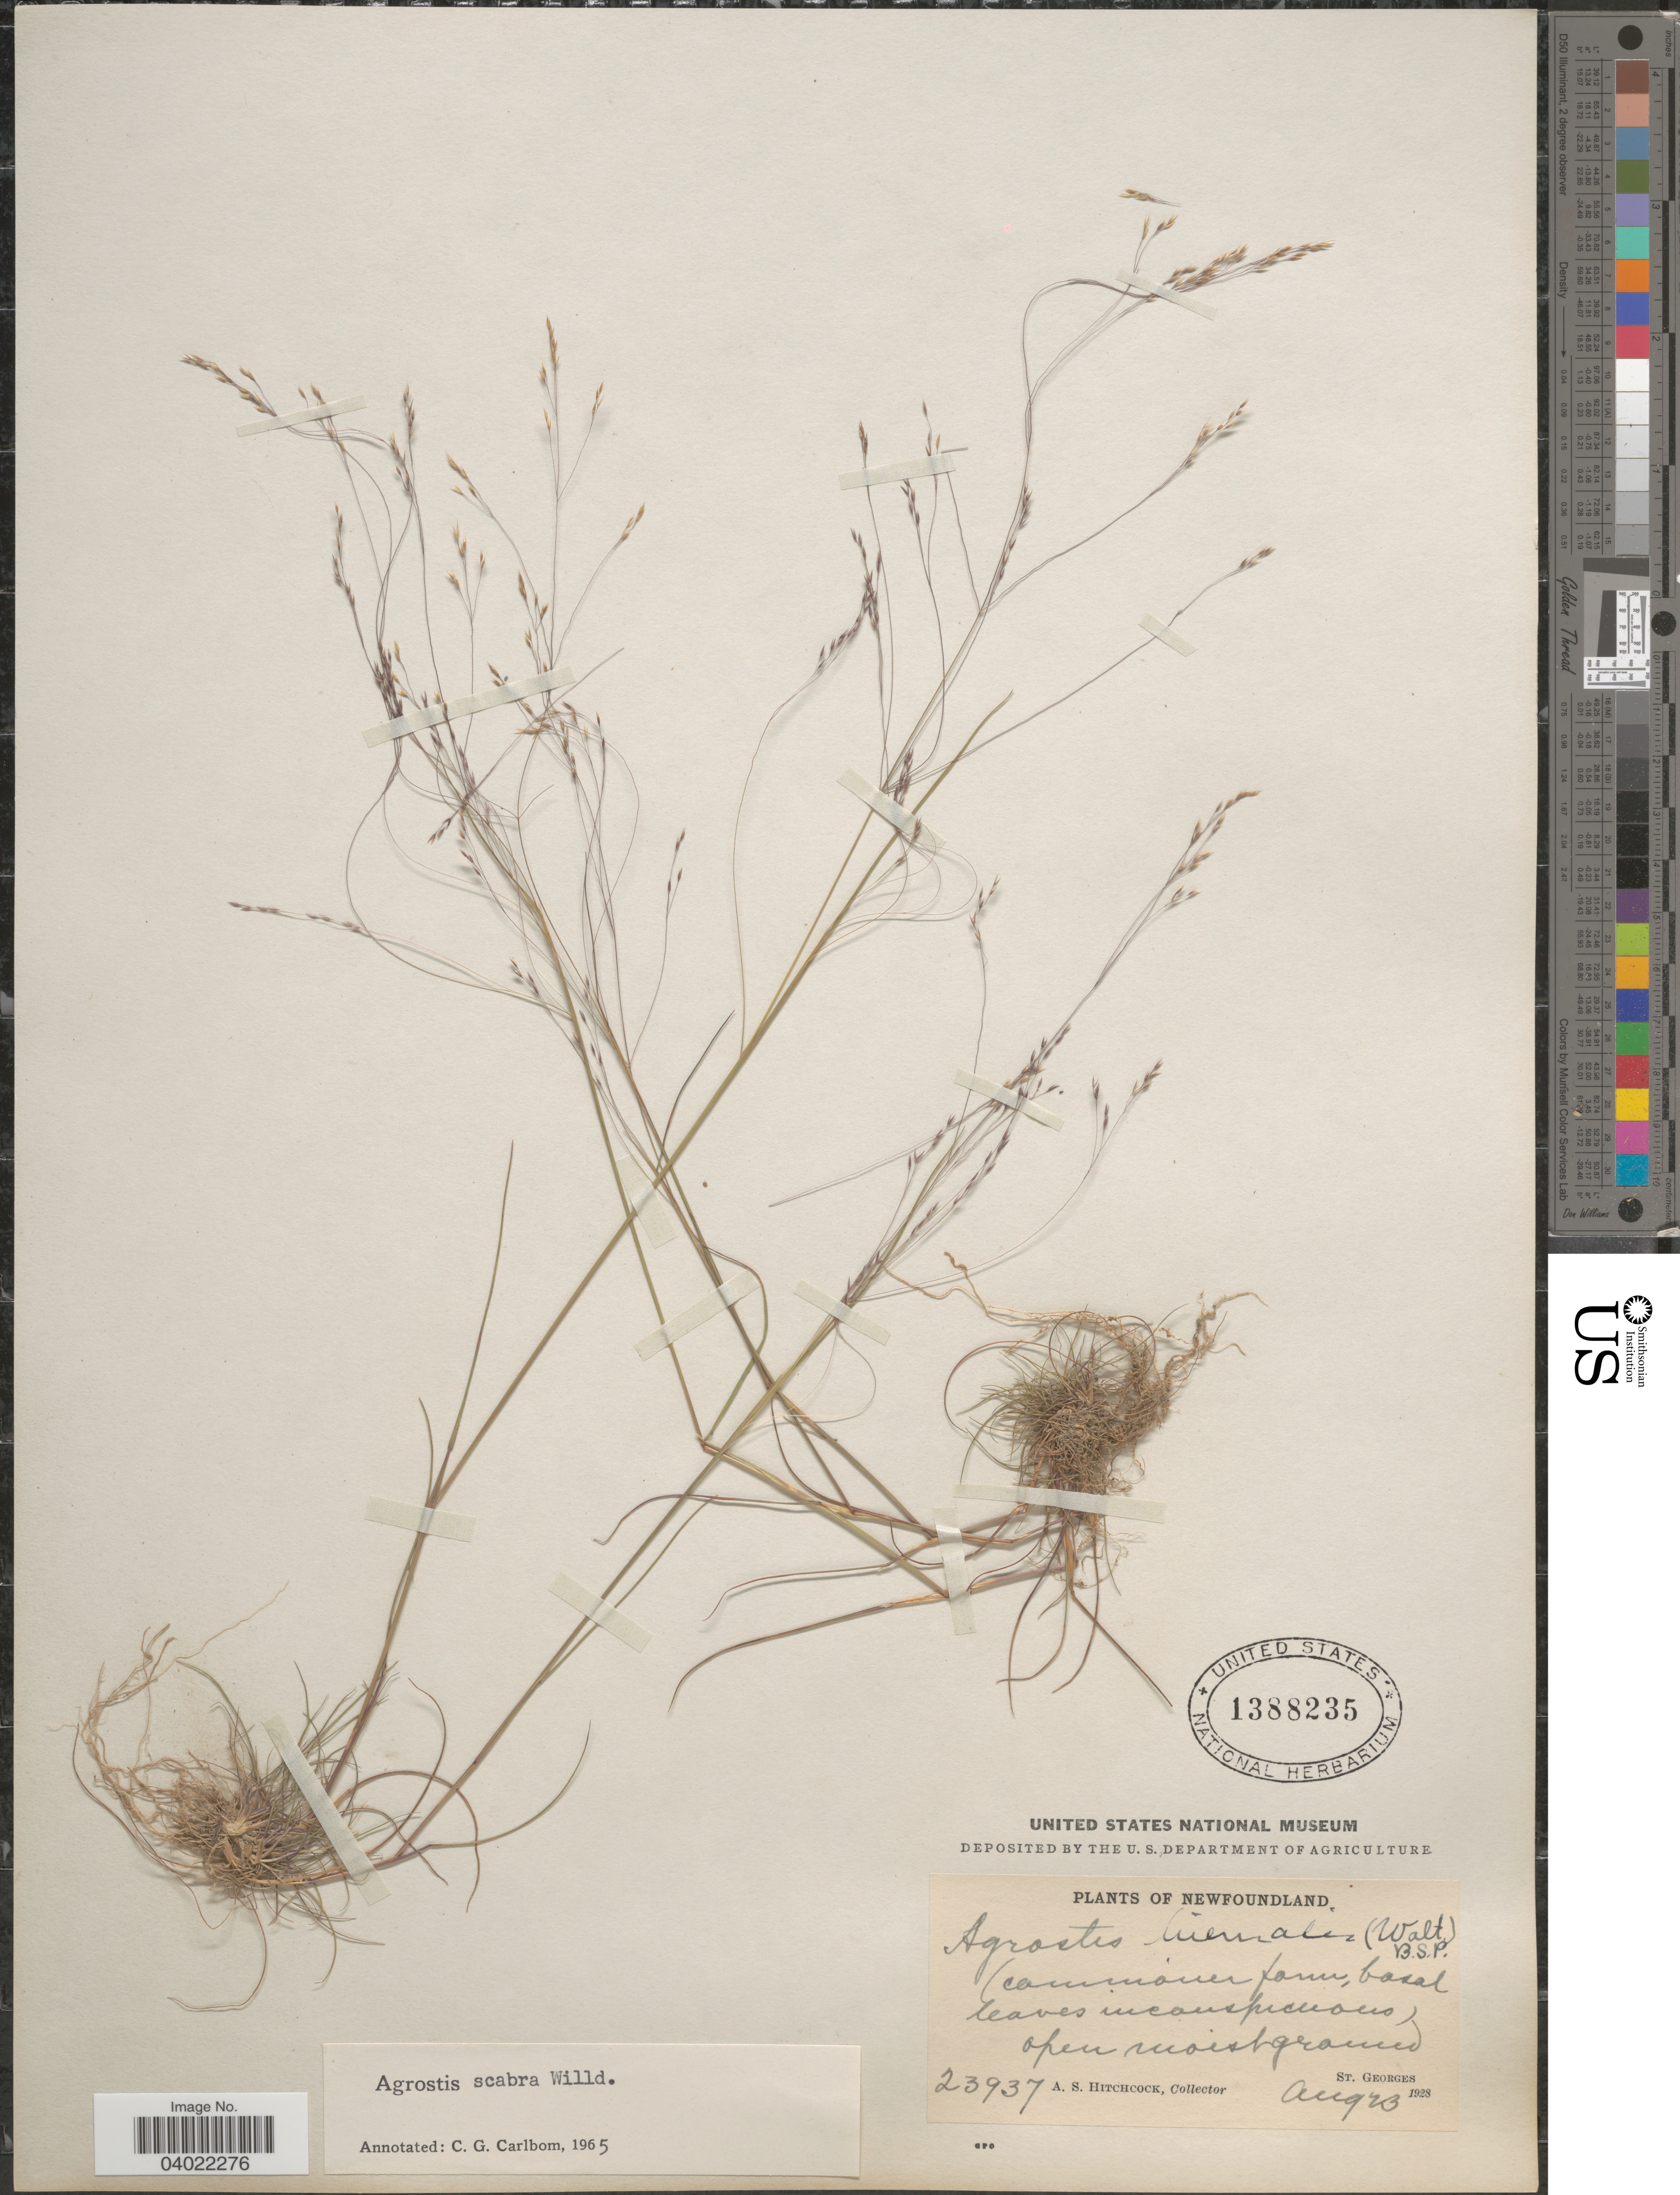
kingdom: Plantae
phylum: Tracheophyta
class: Liliopsida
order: Poales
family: Poaceae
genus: Agrostis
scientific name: Agrostis scabra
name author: Willd.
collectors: A. S. Hitchcock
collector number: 23937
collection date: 1928-08-23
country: Canada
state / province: Newfoundland and Labrador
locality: St. Georges.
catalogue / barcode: US 1388235